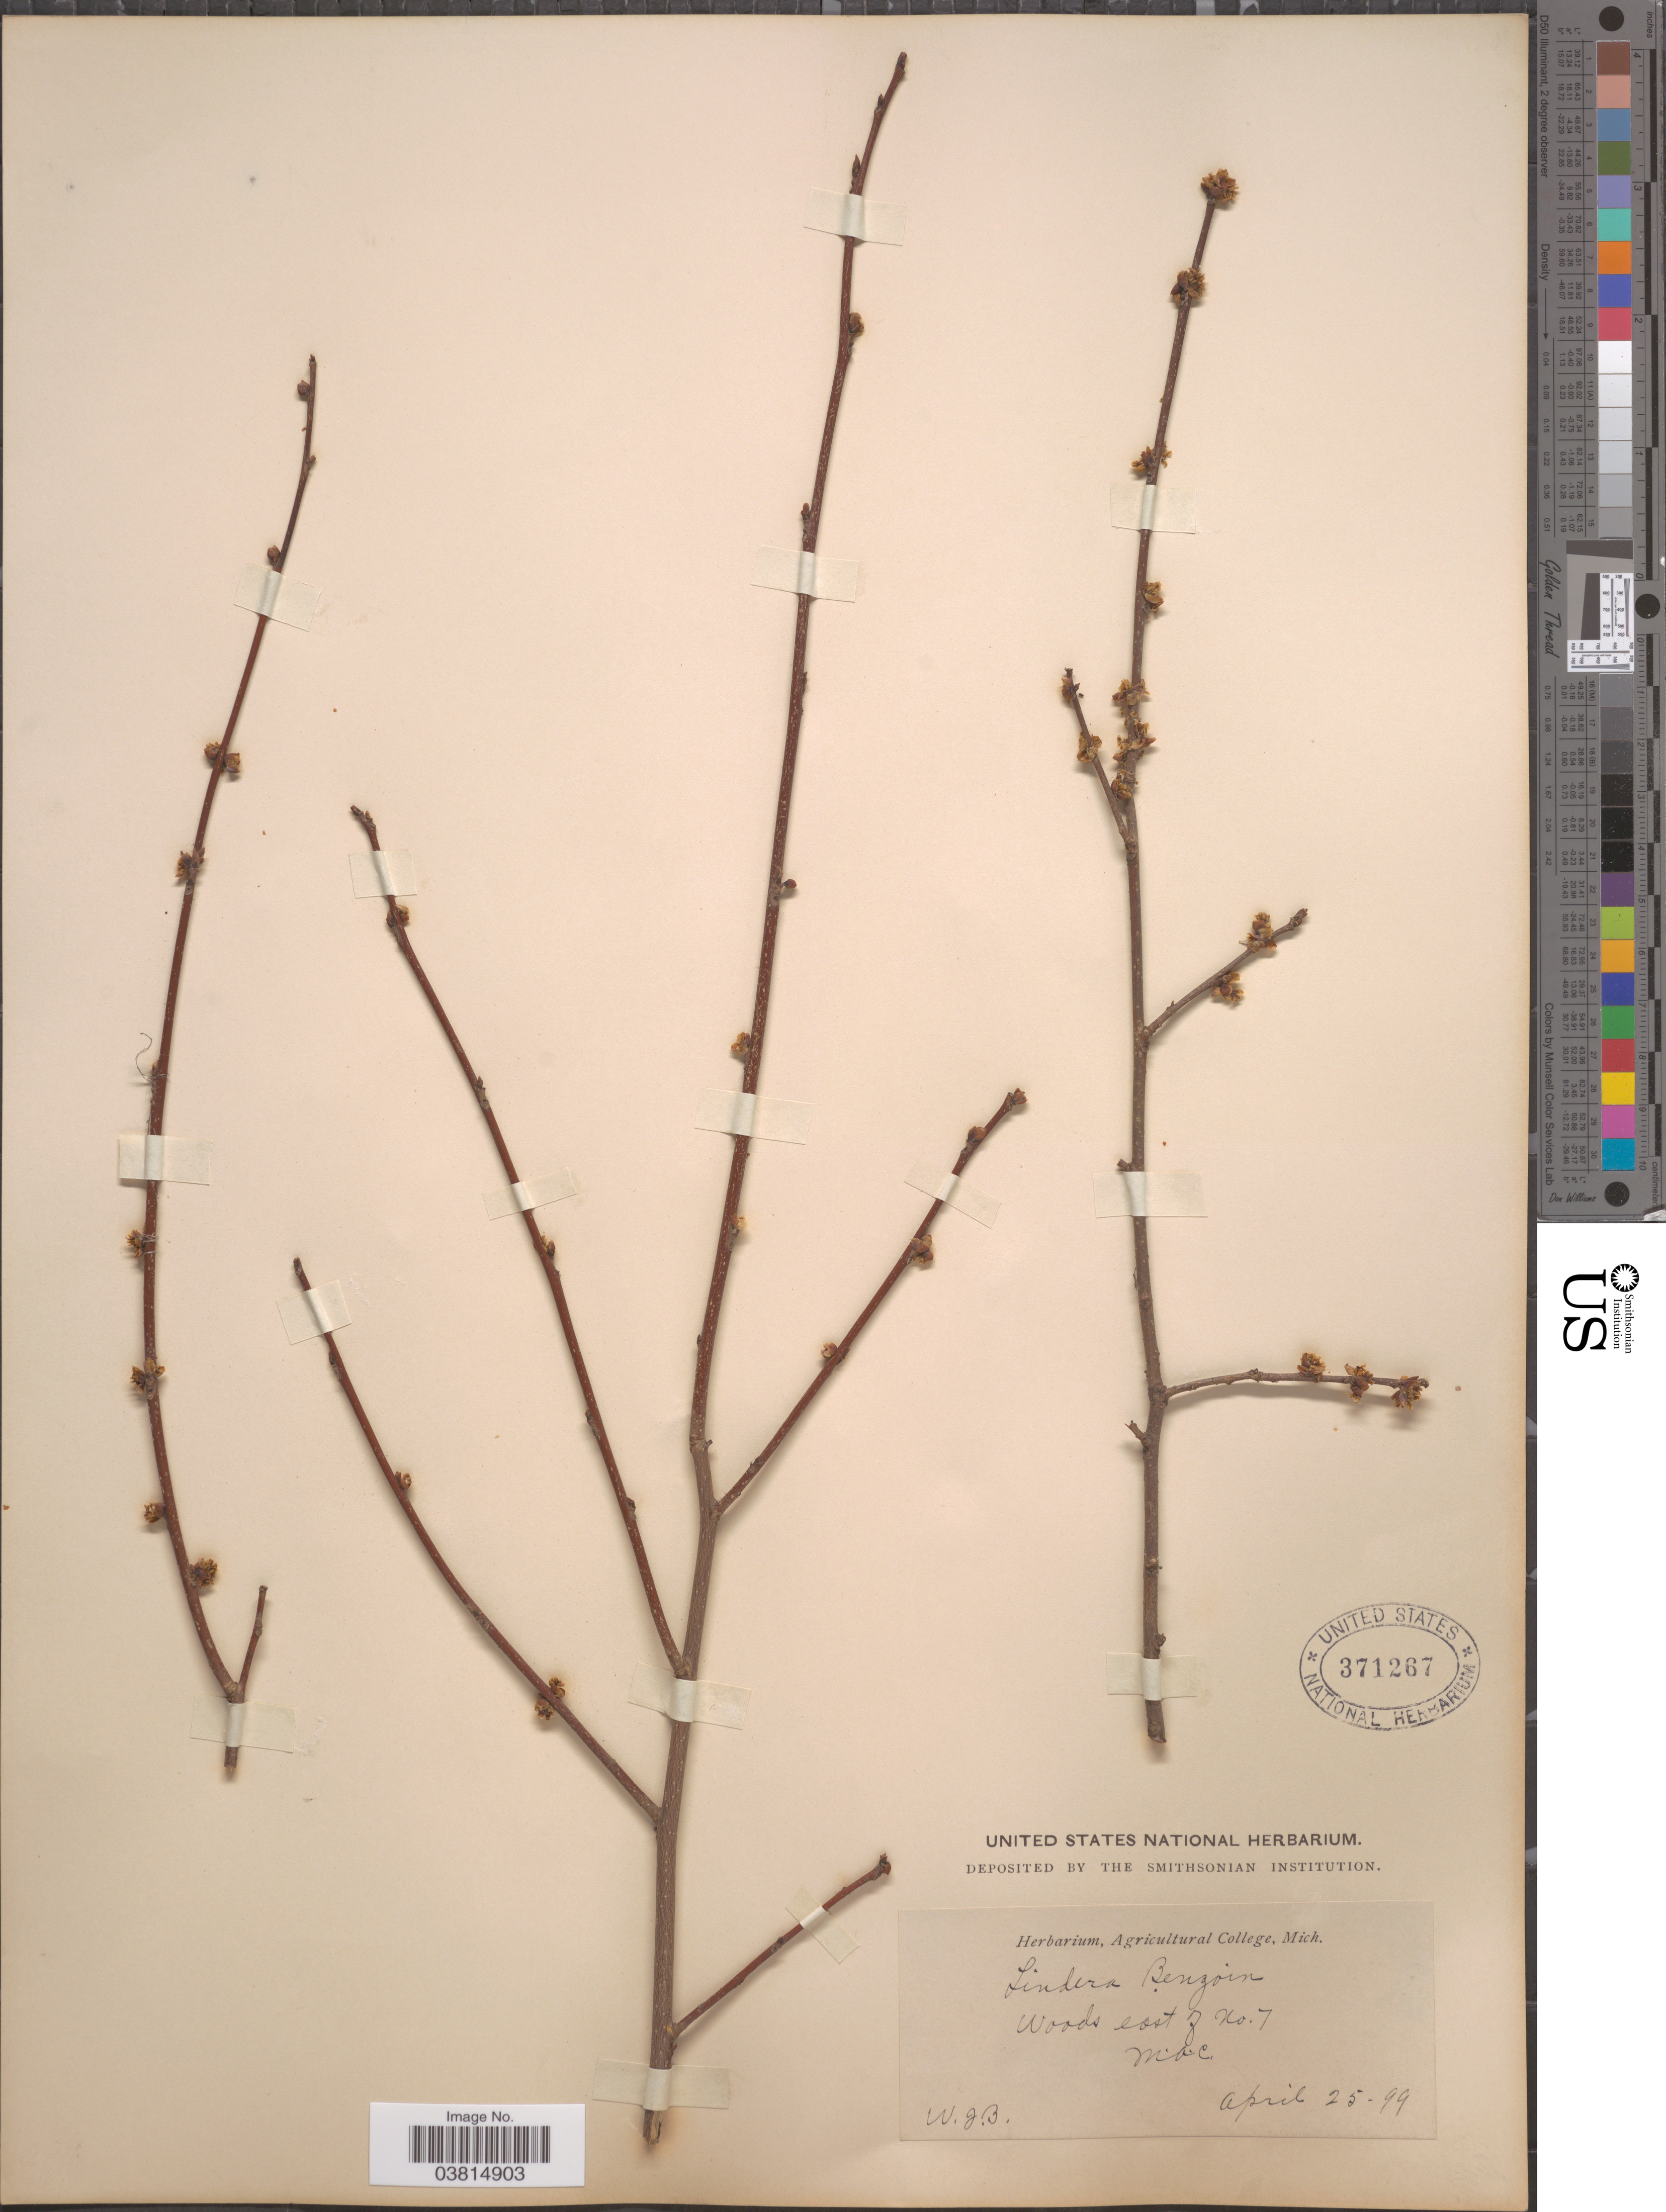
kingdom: Plantae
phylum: Tracheophyta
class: Magnoliopsida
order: Laurales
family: Lauraceae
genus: Lindera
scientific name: Lindera benzoin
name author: (L.) Blume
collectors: W.J.B.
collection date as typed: Transcribed d/m/y: 25/4/99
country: United States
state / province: Michigan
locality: Woods east of No. 7 M.A.C.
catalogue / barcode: US 371267